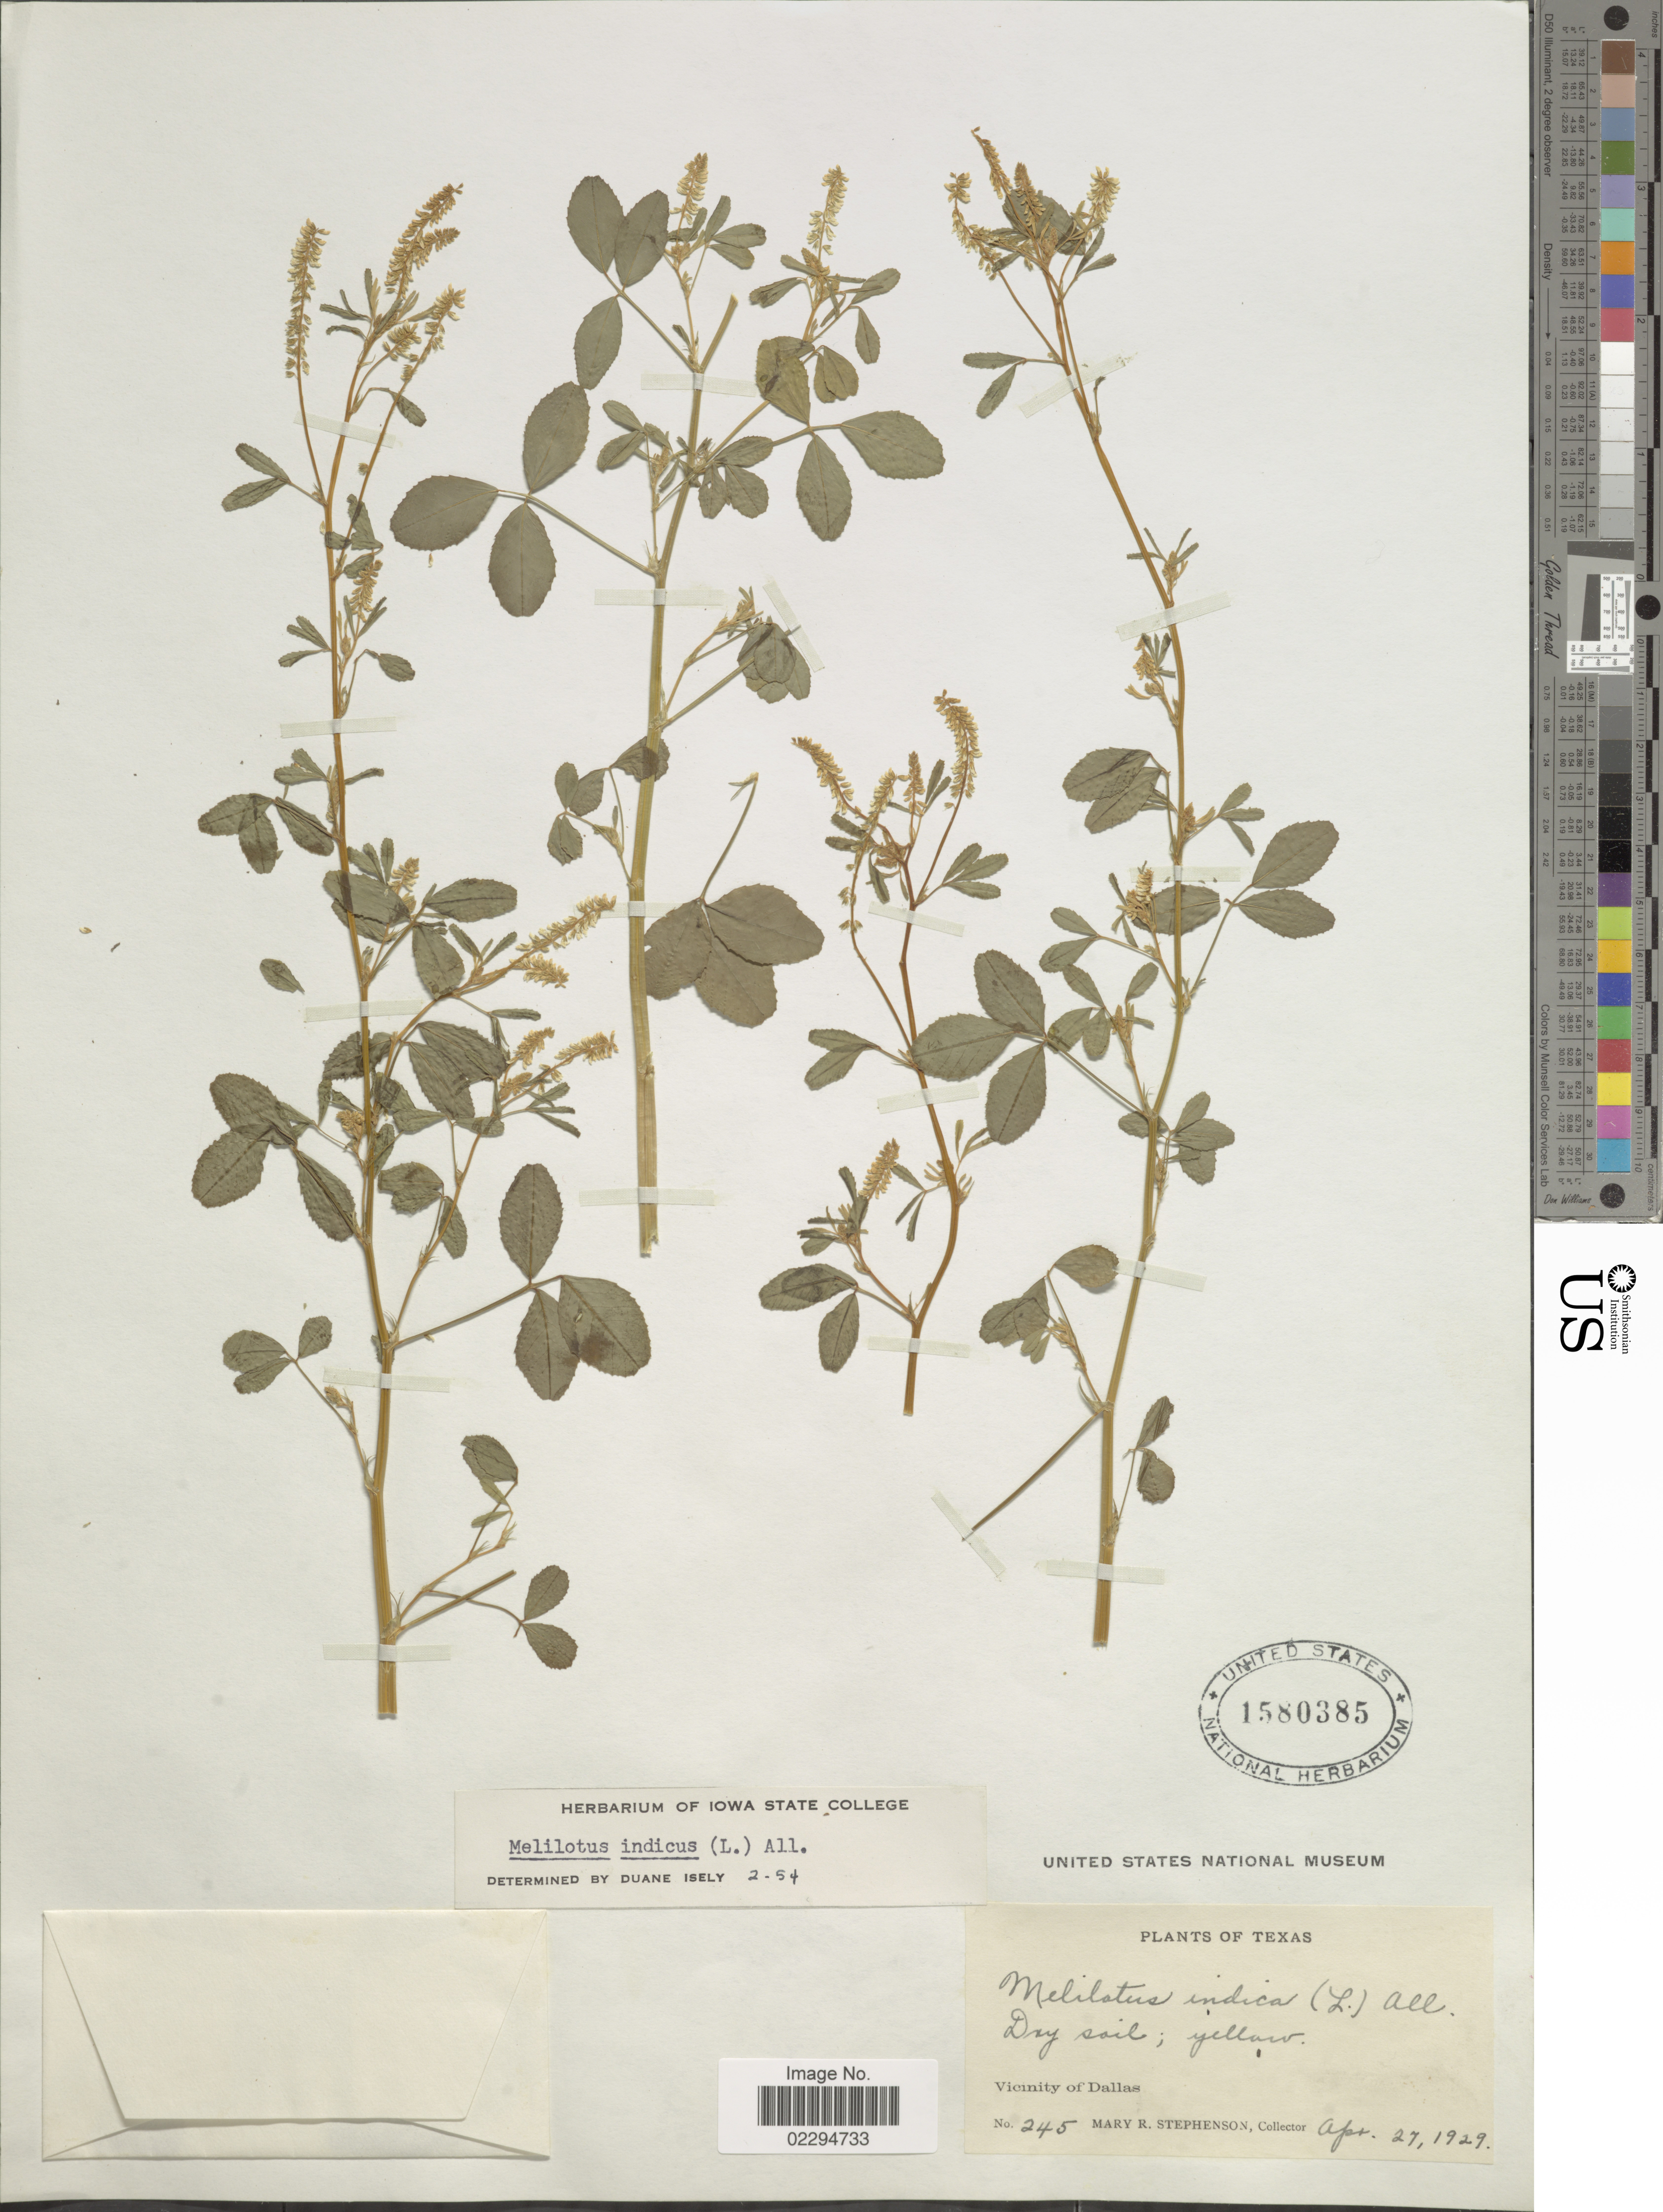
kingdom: Plantae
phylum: Tracheophyta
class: Magnoliopsida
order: Fabales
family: Fabaceae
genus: Melilotus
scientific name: Melilotus indicus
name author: (L.) All.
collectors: M. Stephenson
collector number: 245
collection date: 1929-04-27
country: United States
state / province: Texas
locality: Vicinity of Dallas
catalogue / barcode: US 1580385